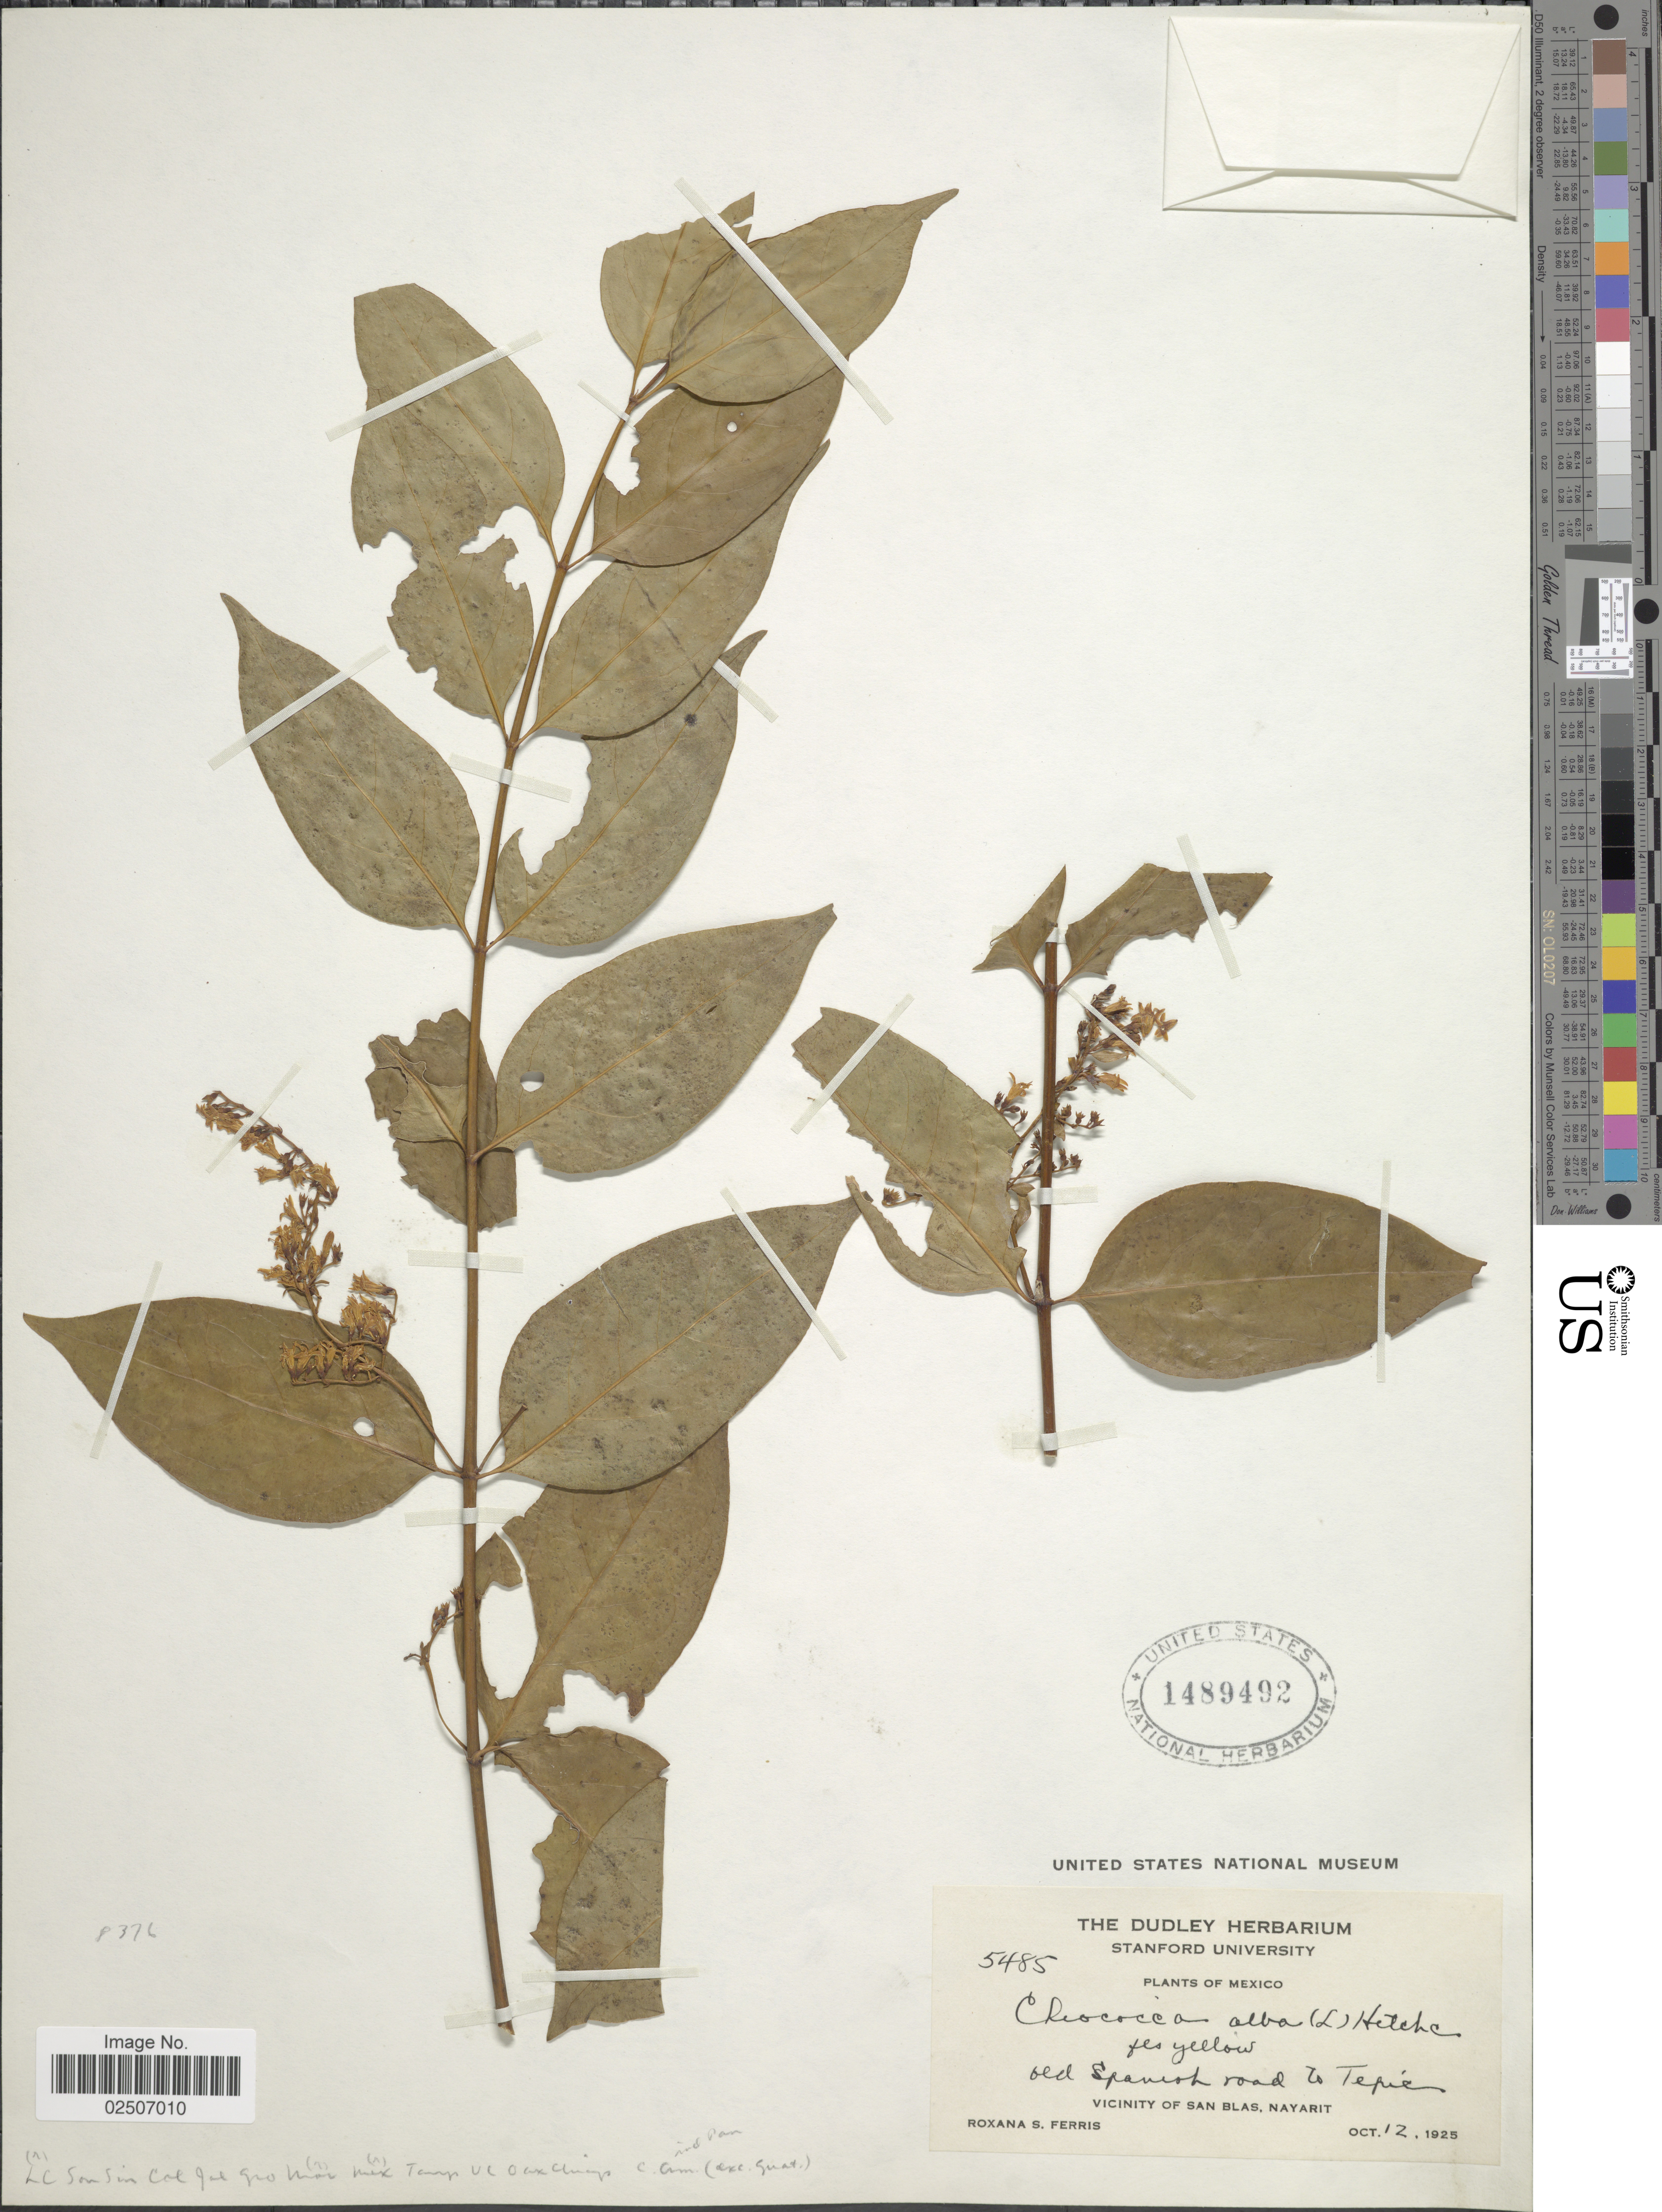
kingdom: Plantae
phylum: Tracheophyta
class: Magnoliopsida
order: Gentianales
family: Rubiaceae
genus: Chiococca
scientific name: Chiococca alba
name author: (L.) Hitchc.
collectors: R. S. Ferris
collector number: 5485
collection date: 1925-10-12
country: Mexico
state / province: Nayarit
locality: Old Spanish road to Tepic, vicinity of San Blas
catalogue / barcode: US 1489492